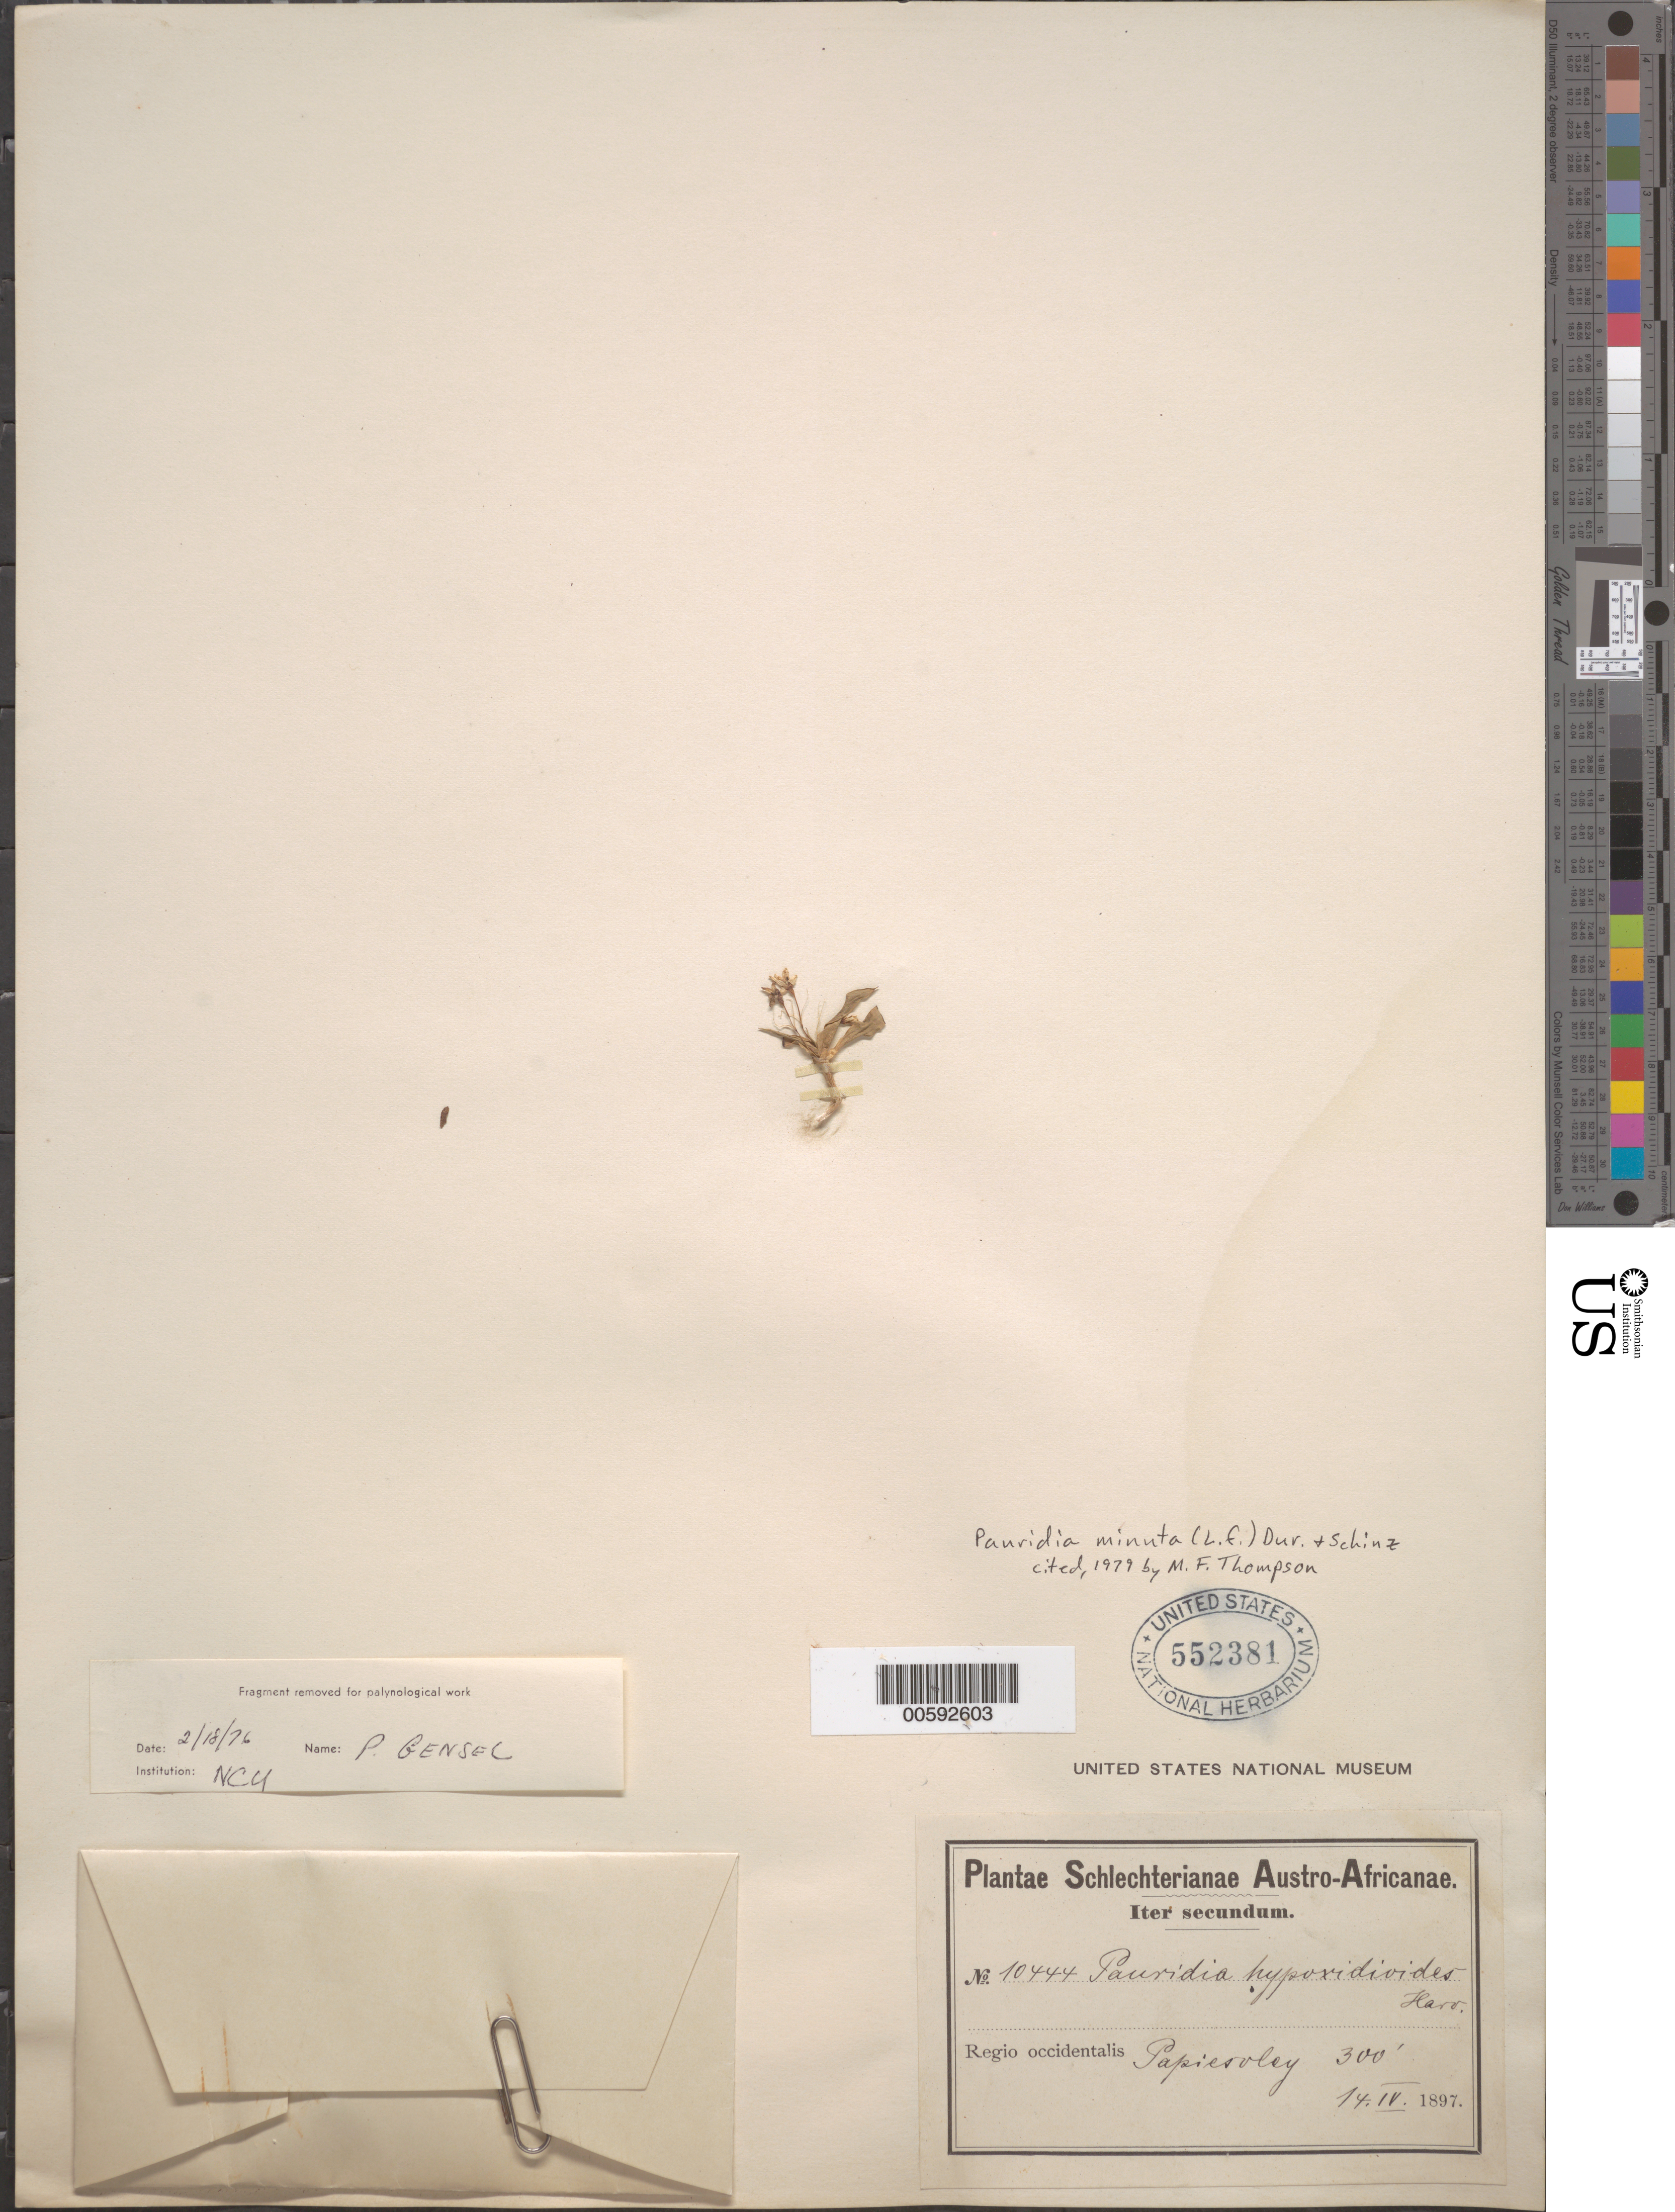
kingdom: Plantae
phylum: Tracheophyta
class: Liliopsida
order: Asparagales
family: Hypoxidaceae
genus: Pauridia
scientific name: Pauridia minuta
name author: (L. f.) Durand & Schinz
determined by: Thompson, M. F.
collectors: F. R. R. Schlechter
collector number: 10444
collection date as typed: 14 Apr 1897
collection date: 1897-04-14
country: South Africa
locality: Papicovley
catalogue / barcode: US 552381